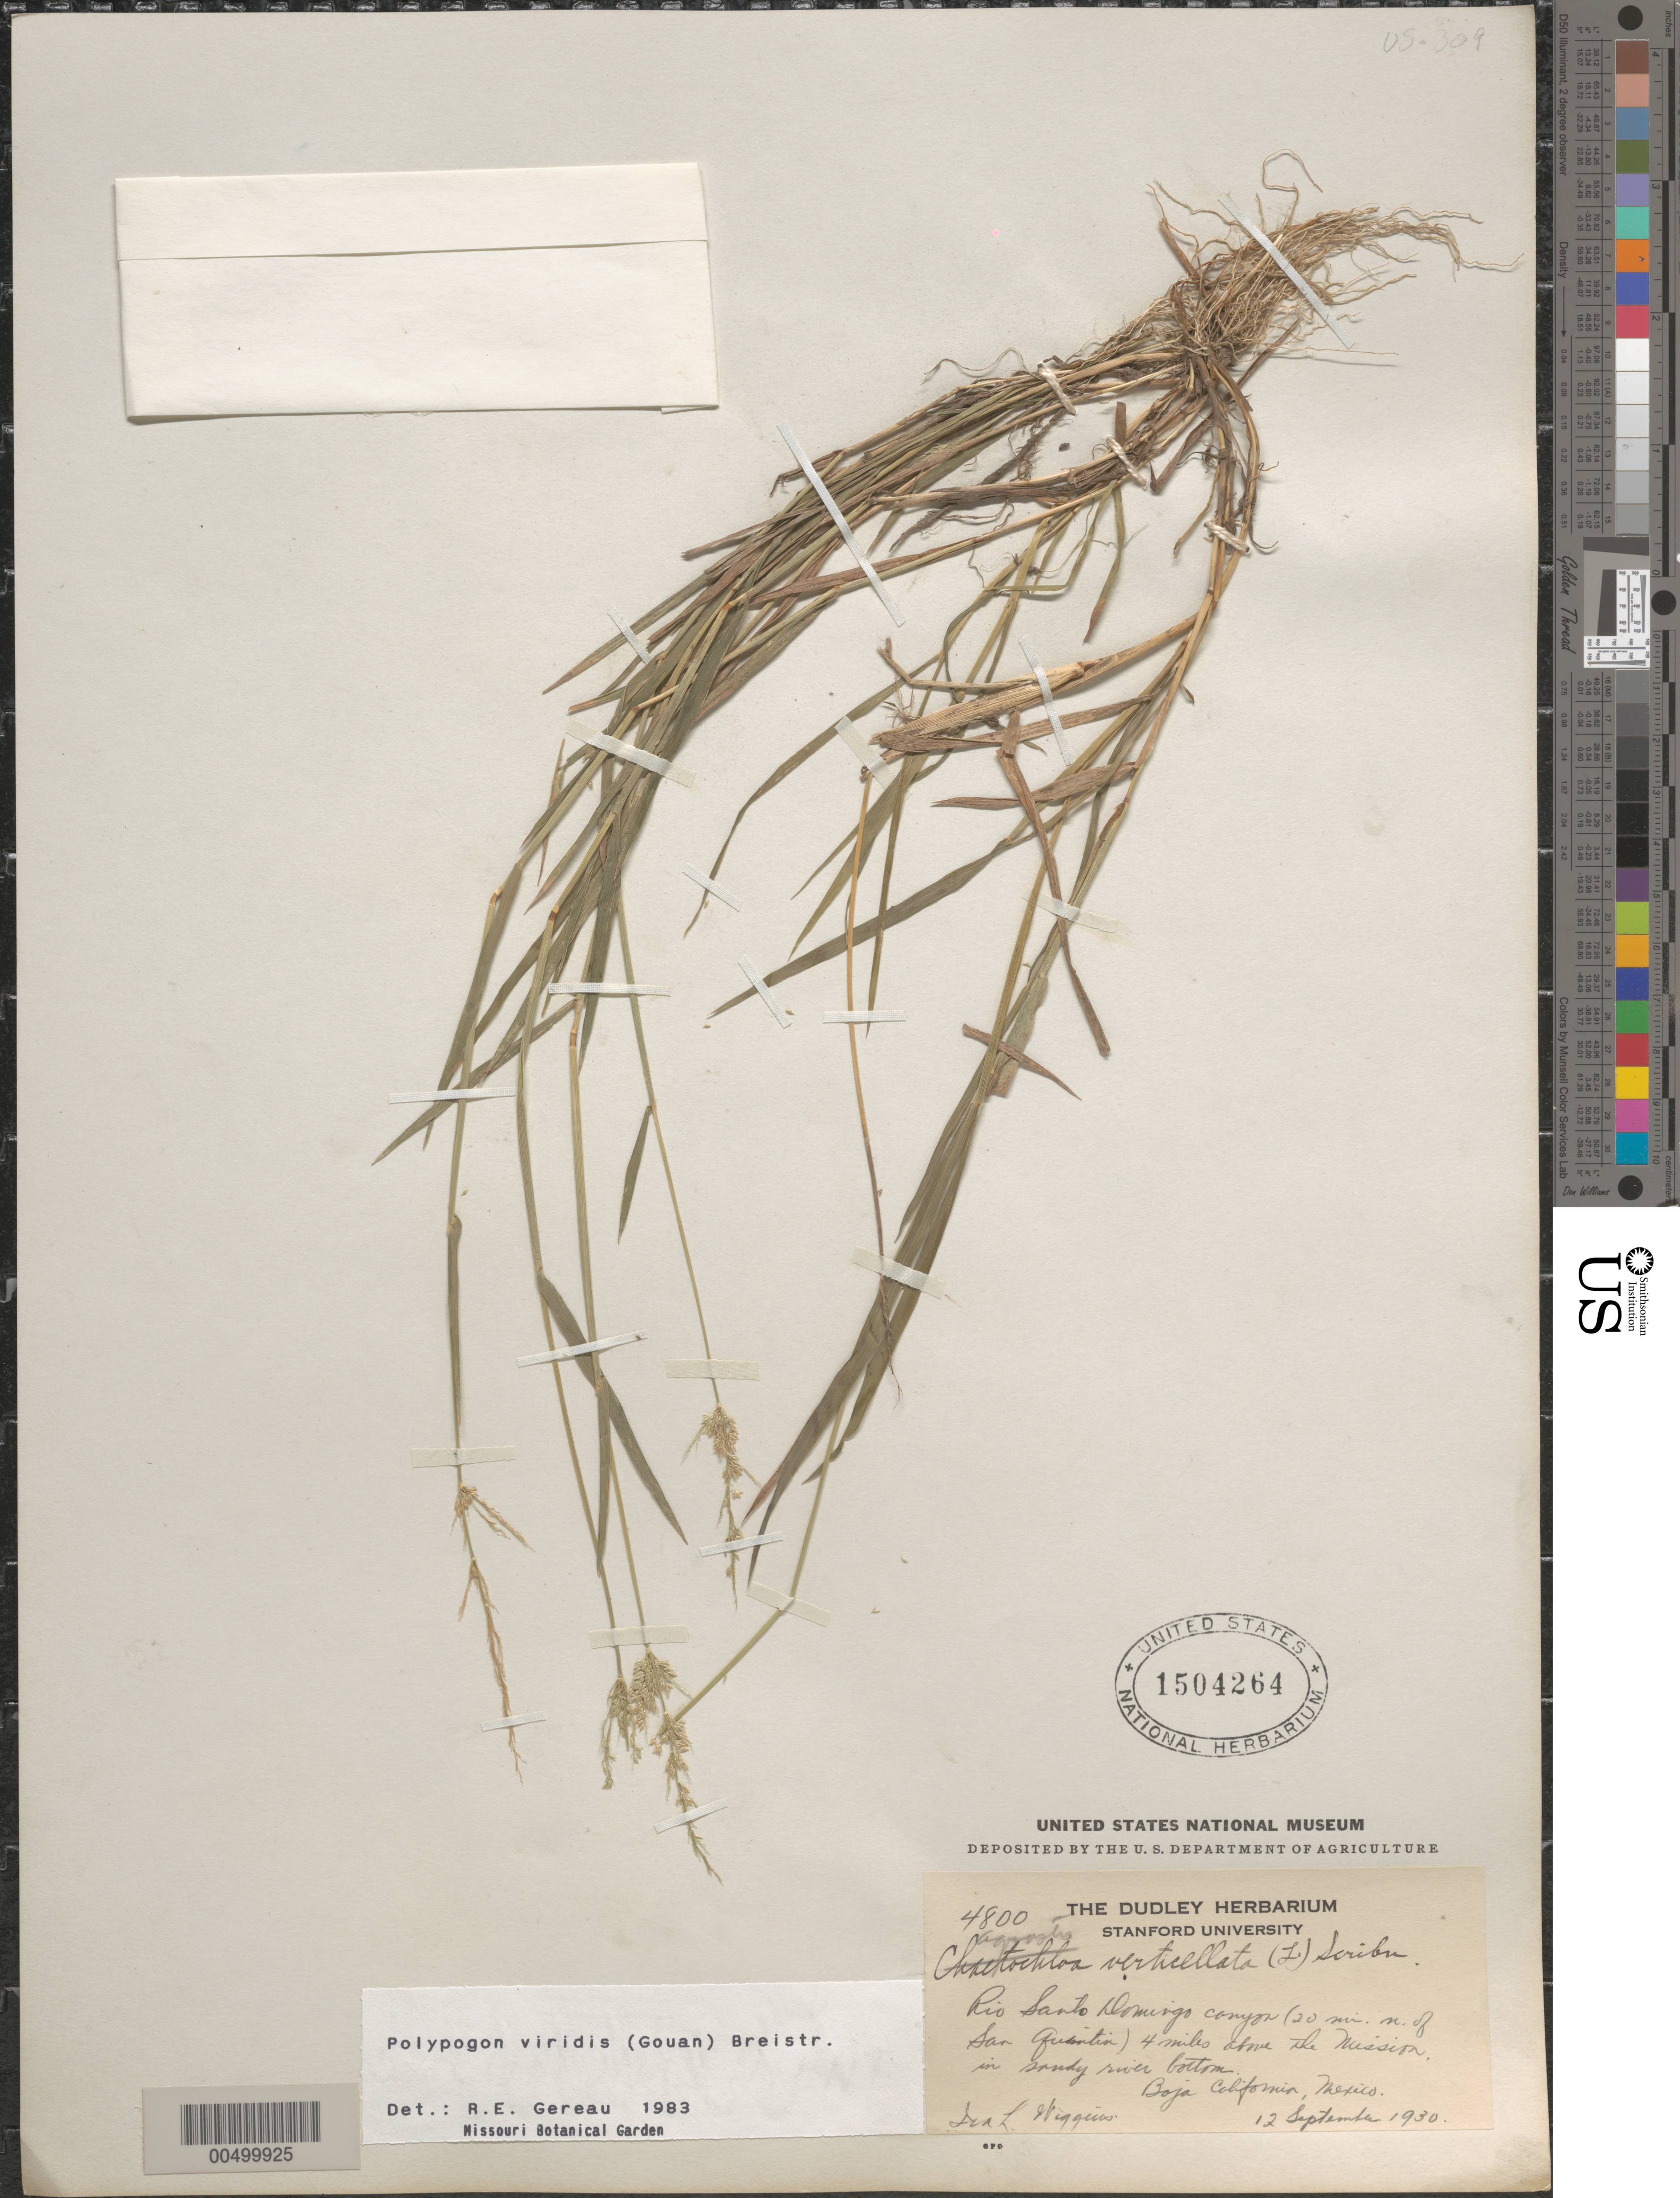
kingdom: Plantae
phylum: Tracheophyta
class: Liliopsida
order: Poales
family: Poaceae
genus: Polypogon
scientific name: Polypogon viridis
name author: (Gouan) Breistroffer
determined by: Gereau, R. E.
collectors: I. L. Wiggins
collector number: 4800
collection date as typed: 12 Sep 1930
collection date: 1930-09-12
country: Mexico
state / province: Baja California Norte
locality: Rio Santo Domingo canyon (20 mi N of San Quintin) 4 mi above the Mission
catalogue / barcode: US 1504264